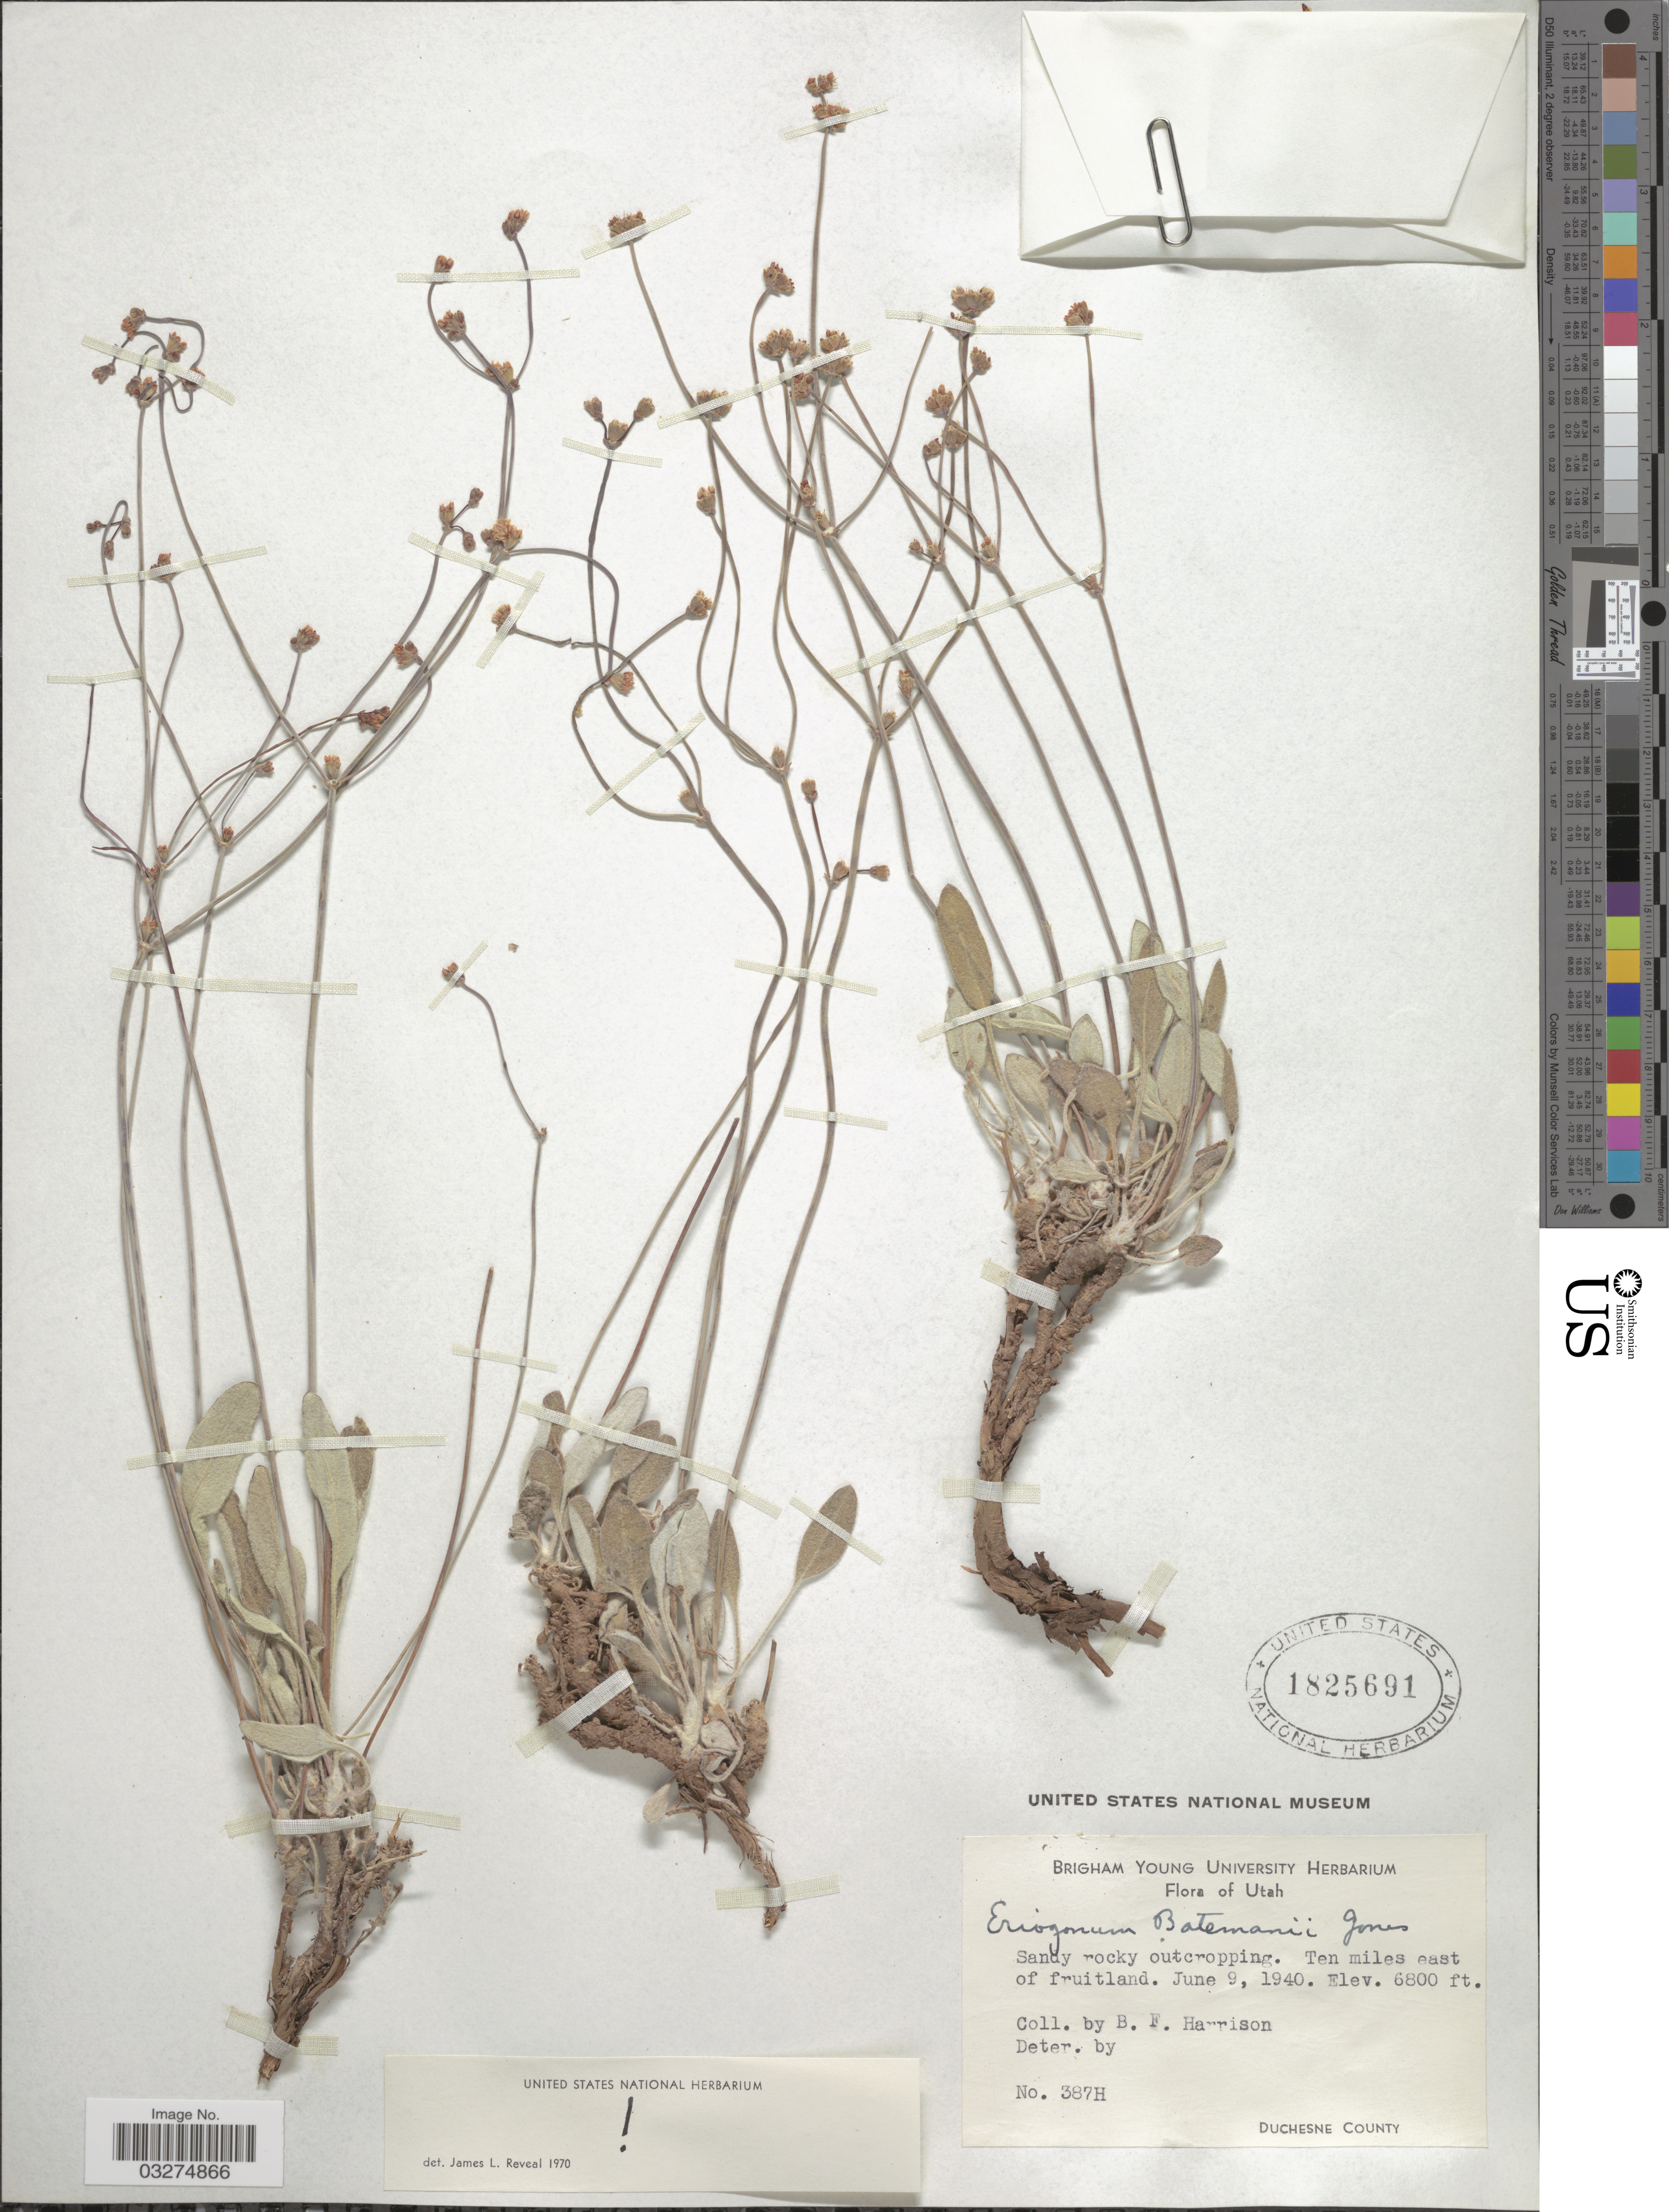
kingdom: Plantae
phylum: Tracheophyta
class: Magnoliopsida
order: Caryophyllales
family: Polygonaceae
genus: Eriogonum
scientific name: Eriogonum batemani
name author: M.E. Jones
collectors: B. F. Harrison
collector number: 387H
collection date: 1940-06-09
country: United States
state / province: Utah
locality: Ten miles east of fruitland. Duchesne County.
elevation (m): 2073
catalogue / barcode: US 1825691